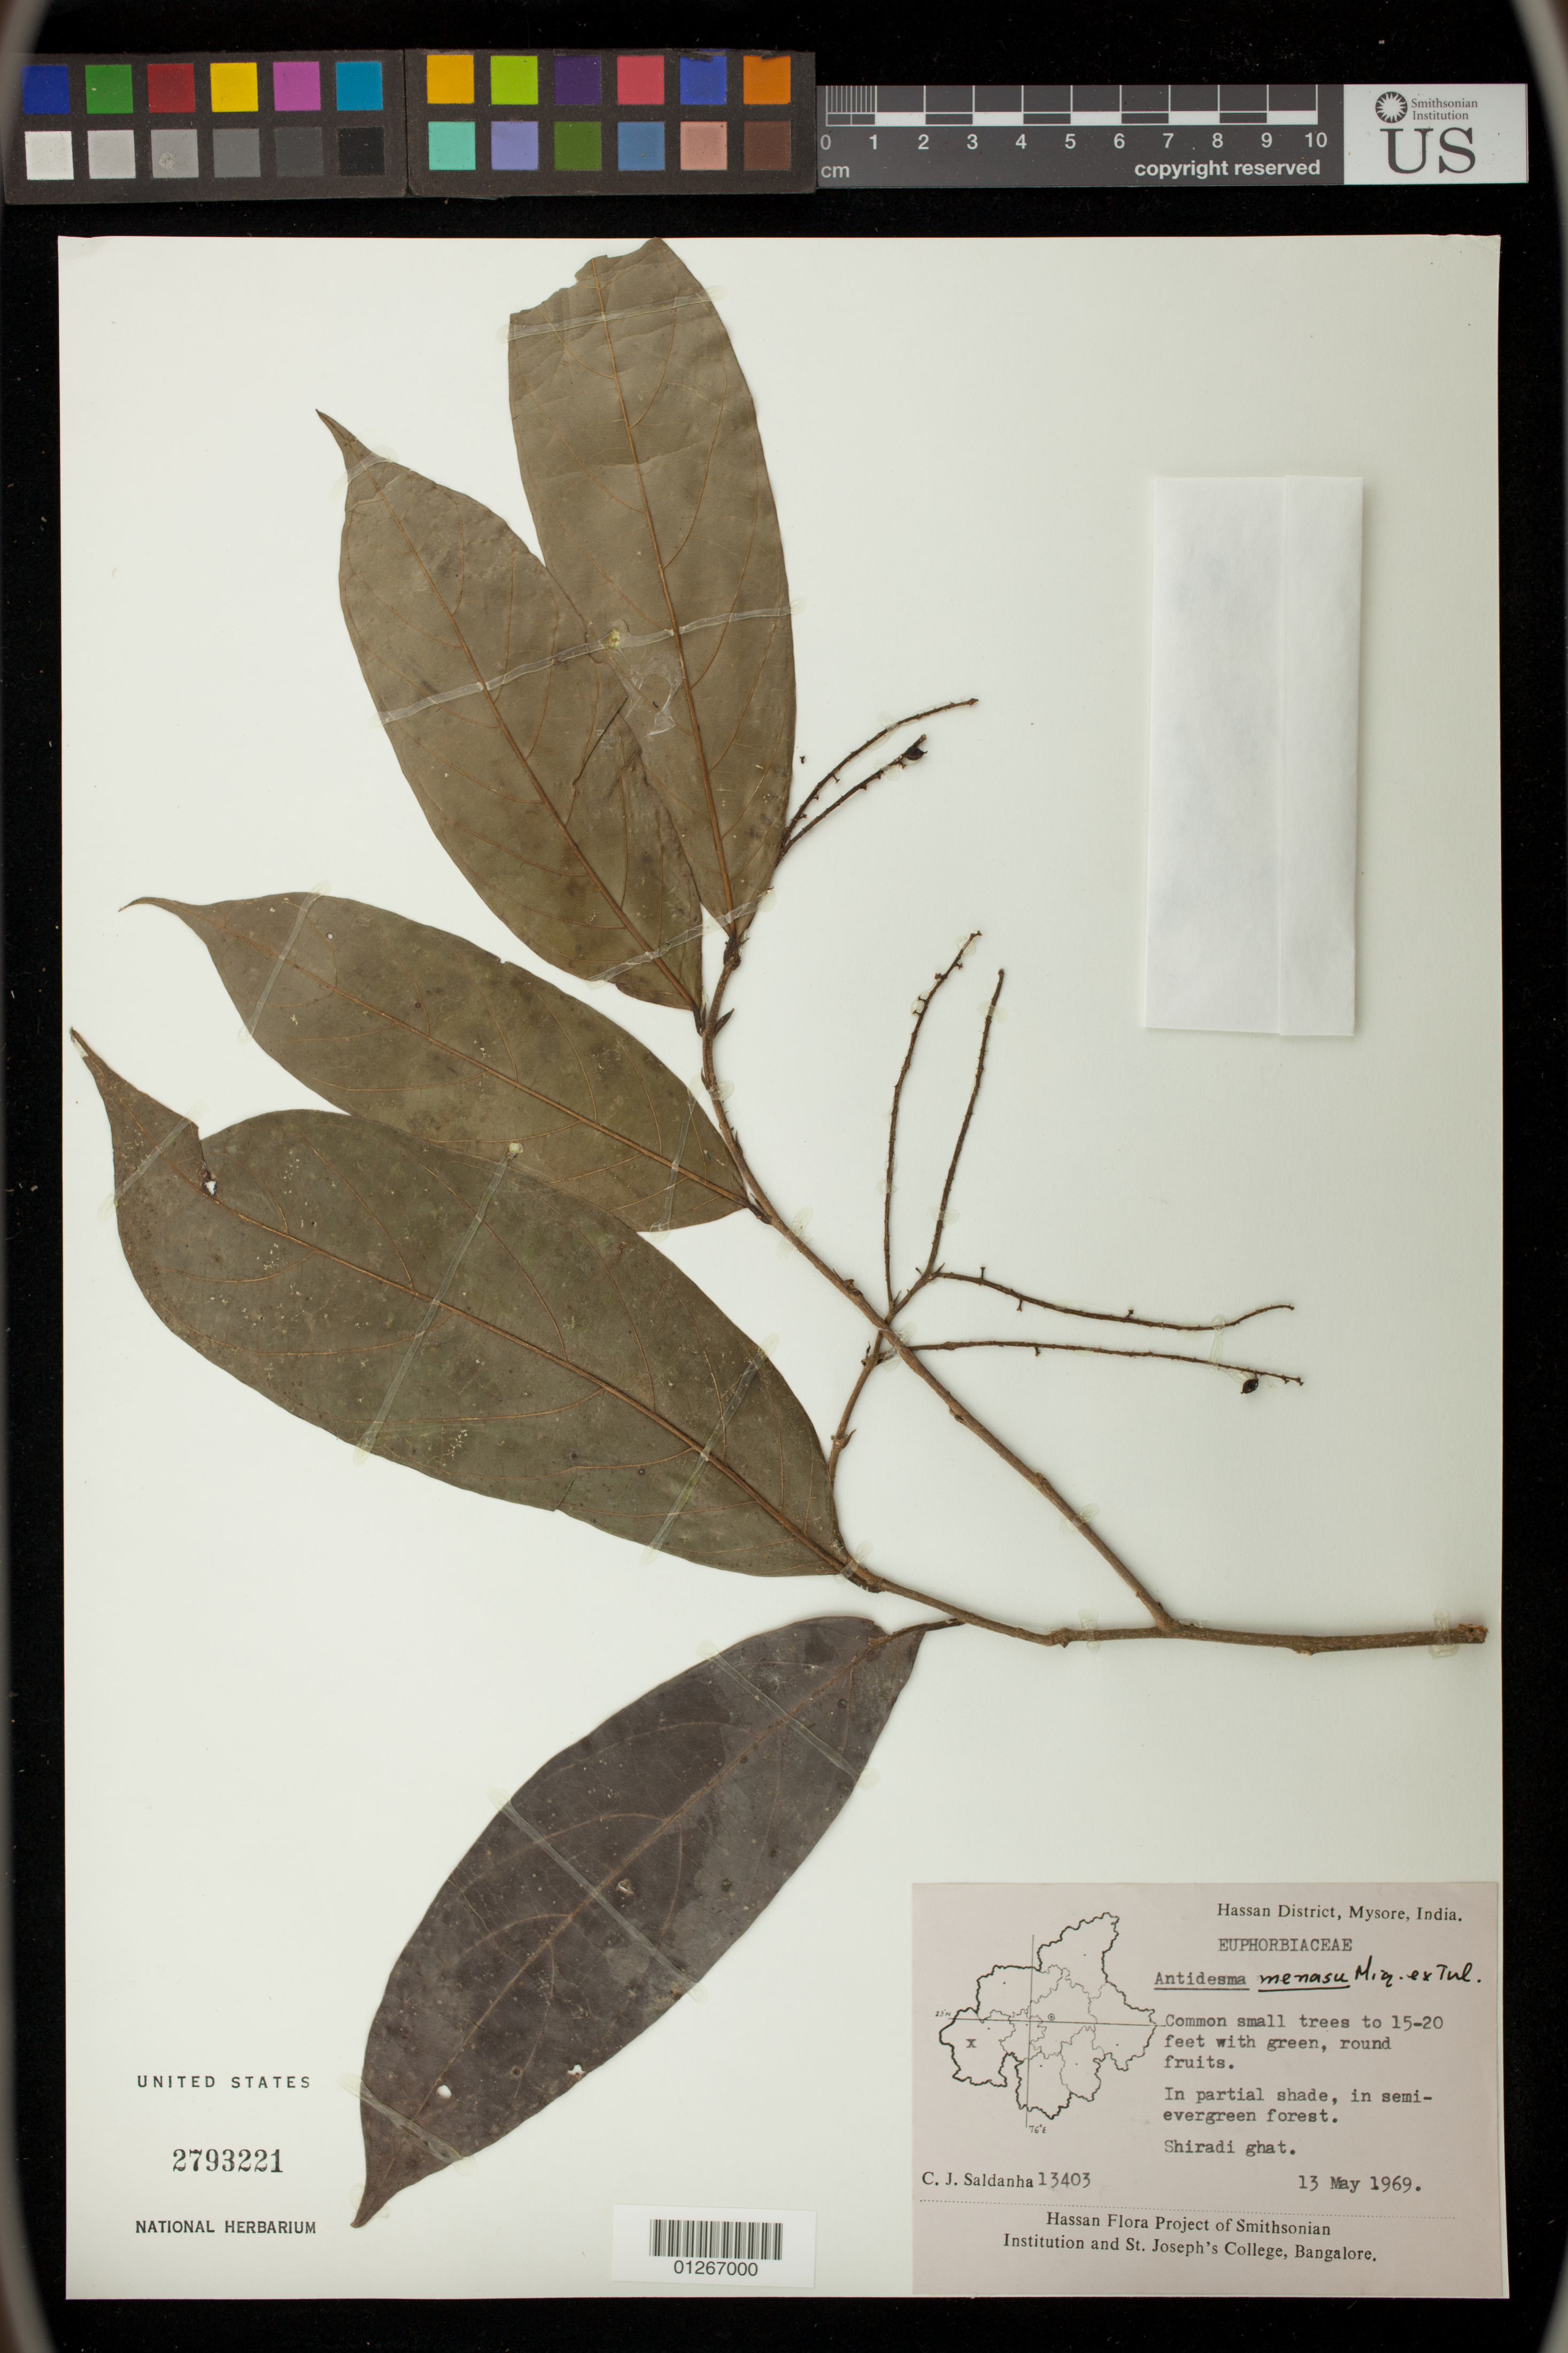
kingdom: Plantae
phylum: Tracheophyta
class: Magnoliopsida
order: Malpighiales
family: Phyllanthaceae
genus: Antidesma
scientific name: Antidesma menasu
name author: Miq. ex Tul.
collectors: C. J. Saldanha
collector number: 13403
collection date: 1969-05-13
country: India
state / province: Karnataka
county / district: Mysore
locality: Hassan District, Shiradi ghat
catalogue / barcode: US 2793221